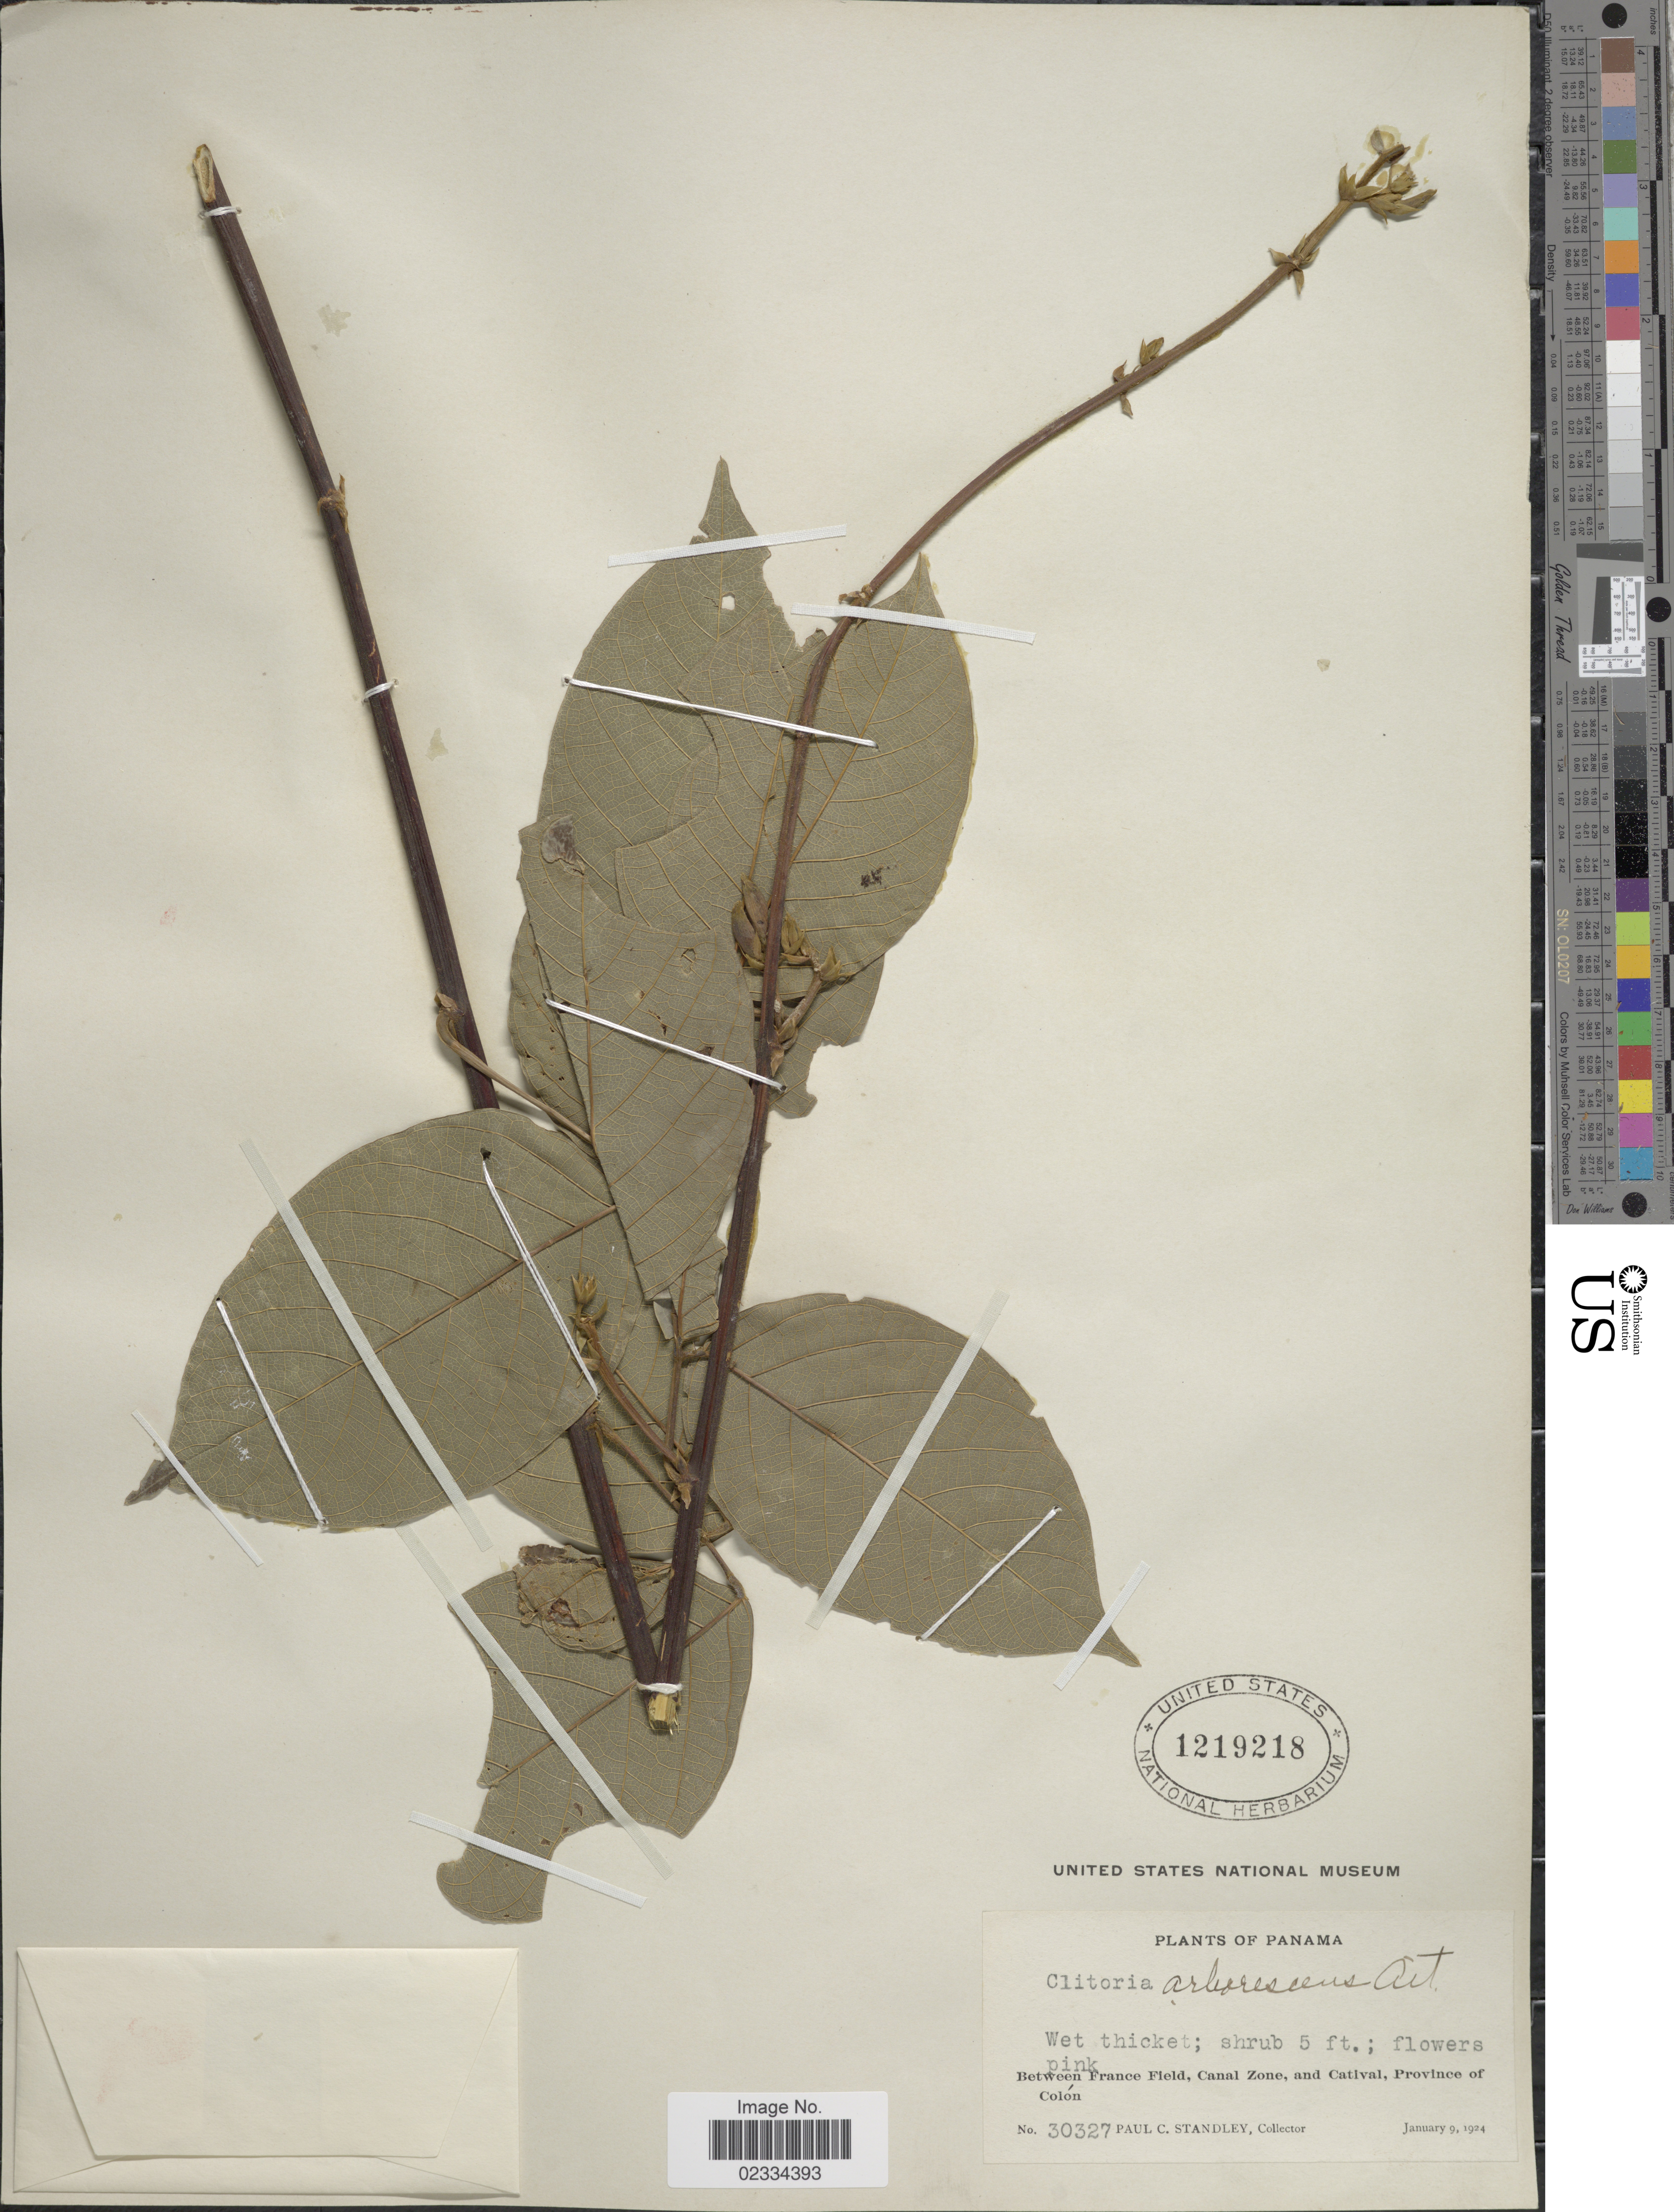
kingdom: Plantae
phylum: Tracheophyta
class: Magnoliopsida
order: Fabales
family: Fabaceae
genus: Clitoria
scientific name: Clitoria arborescens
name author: R. Br.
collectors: P. C. Standley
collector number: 30327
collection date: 1924-01-09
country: Panama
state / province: Colón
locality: Between France Field, Canal Zone, and Catival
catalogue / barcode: US 1219218